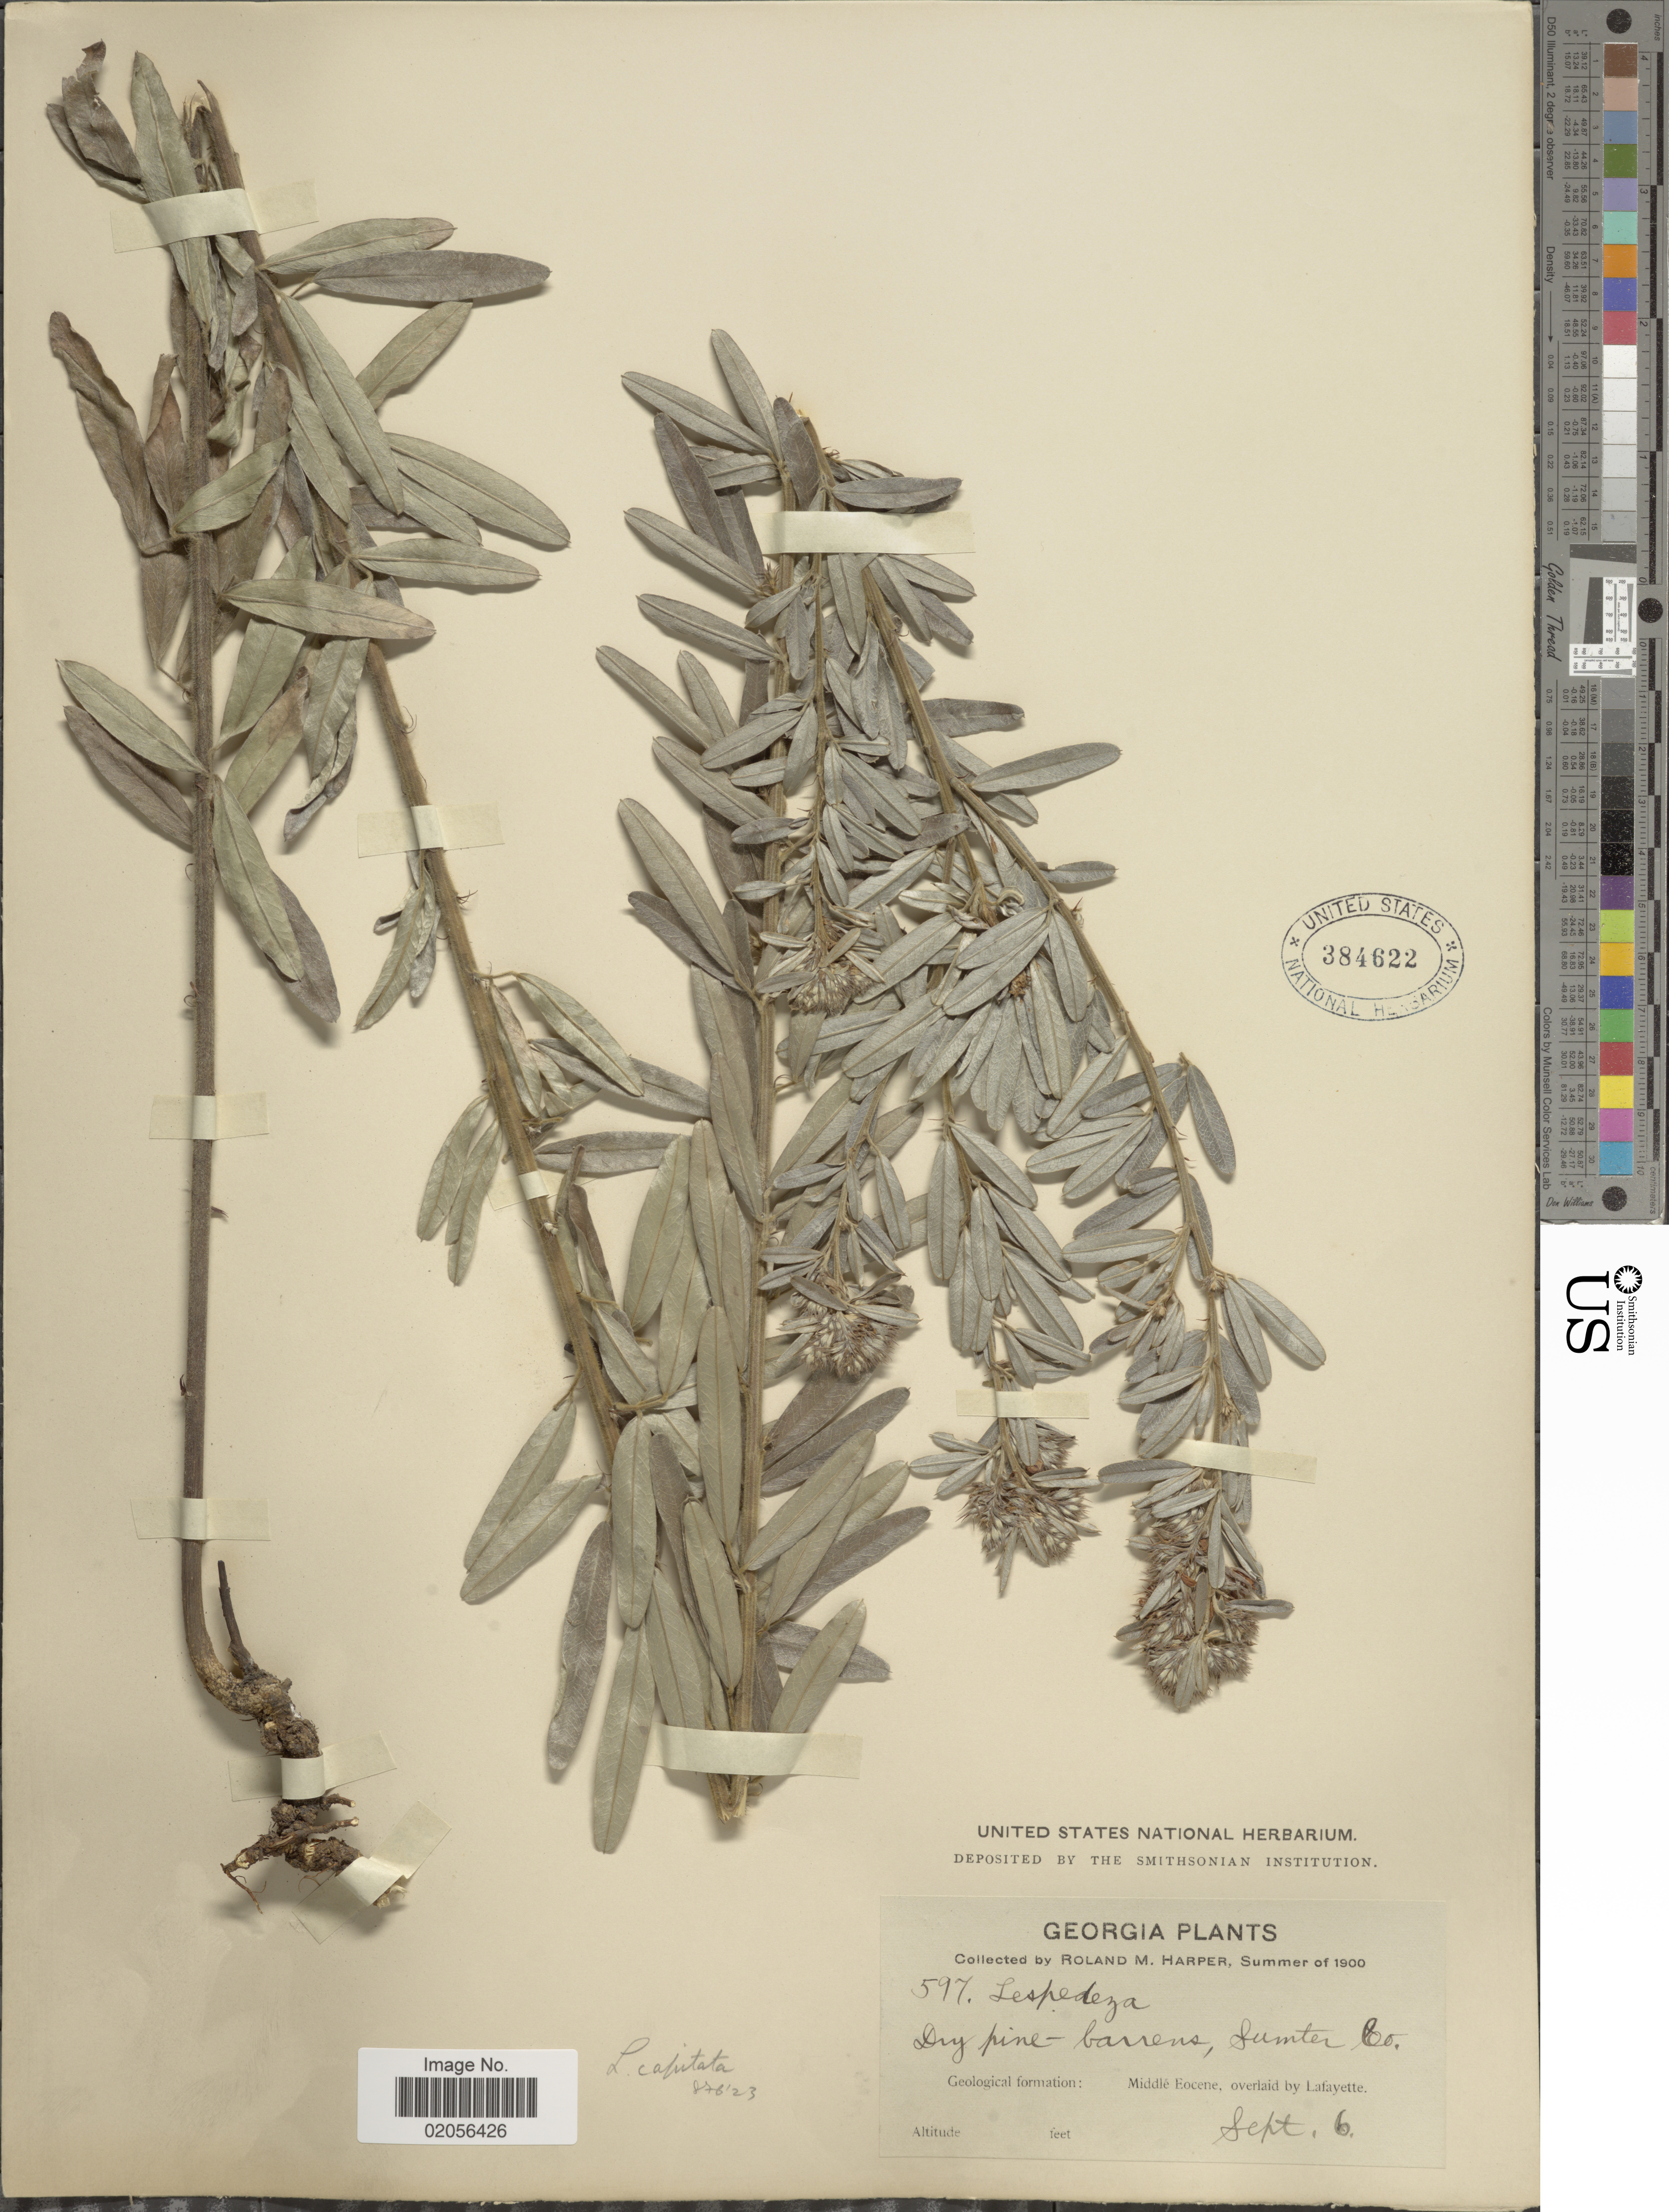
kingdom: Plantae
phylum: Tracheophyta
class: Magnoliopsida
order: Fabales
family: Fabaceae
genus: Lespedeza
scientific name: Lespedeza capitata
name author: Michx.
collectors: R. M. Harper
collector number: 597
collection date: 1900-09-06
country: United States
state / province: Georgia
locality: Dry pine-barrens, Sumter Co, Geological formation: Middle Eocene, overlaid by Lafayette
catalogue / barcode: US 384622